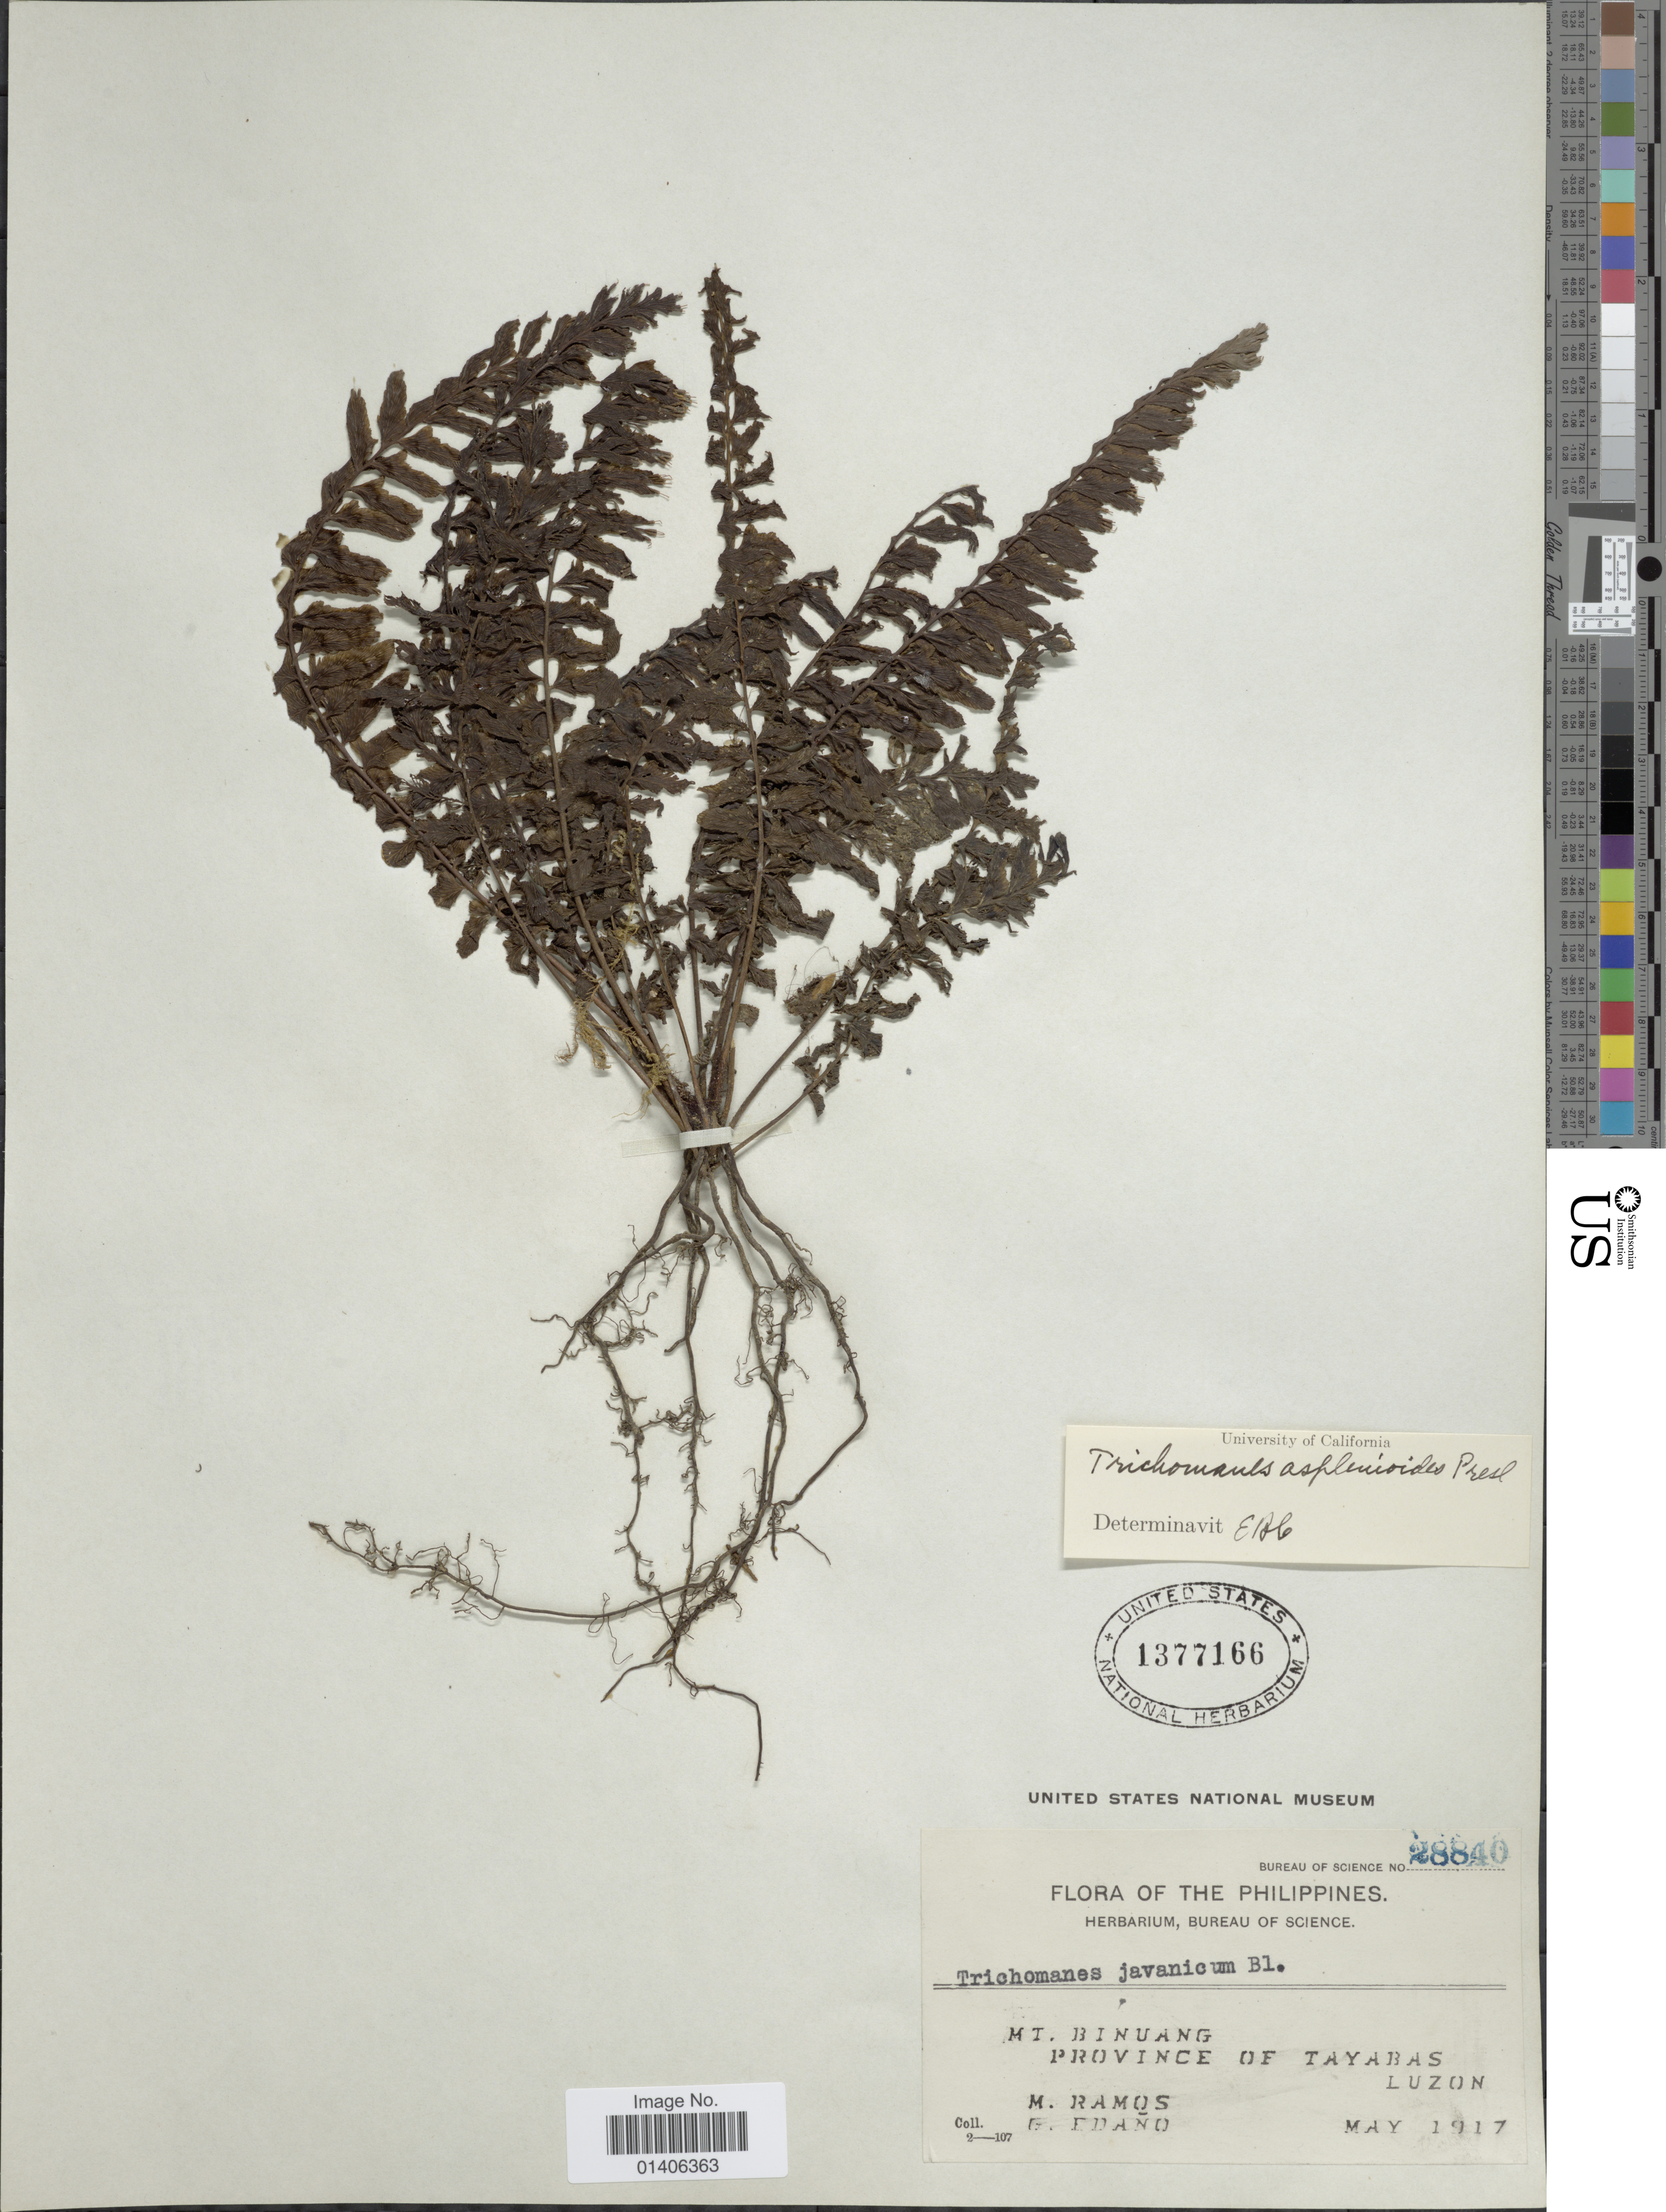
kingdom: Plantae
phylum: Tracheophyta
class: Polypodiopsida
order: Hymenophyllales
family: Hymenophyllaceae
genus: Cephalomanes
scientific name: Cephalomanes javanicum var. asplenoides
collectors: M. Ramos & G. Edaño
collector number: Bureau of Science 28840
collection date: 1917-05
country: Philippines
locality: Mt Binuang Province of Tayabas, Luzon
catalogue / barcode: US 1377166